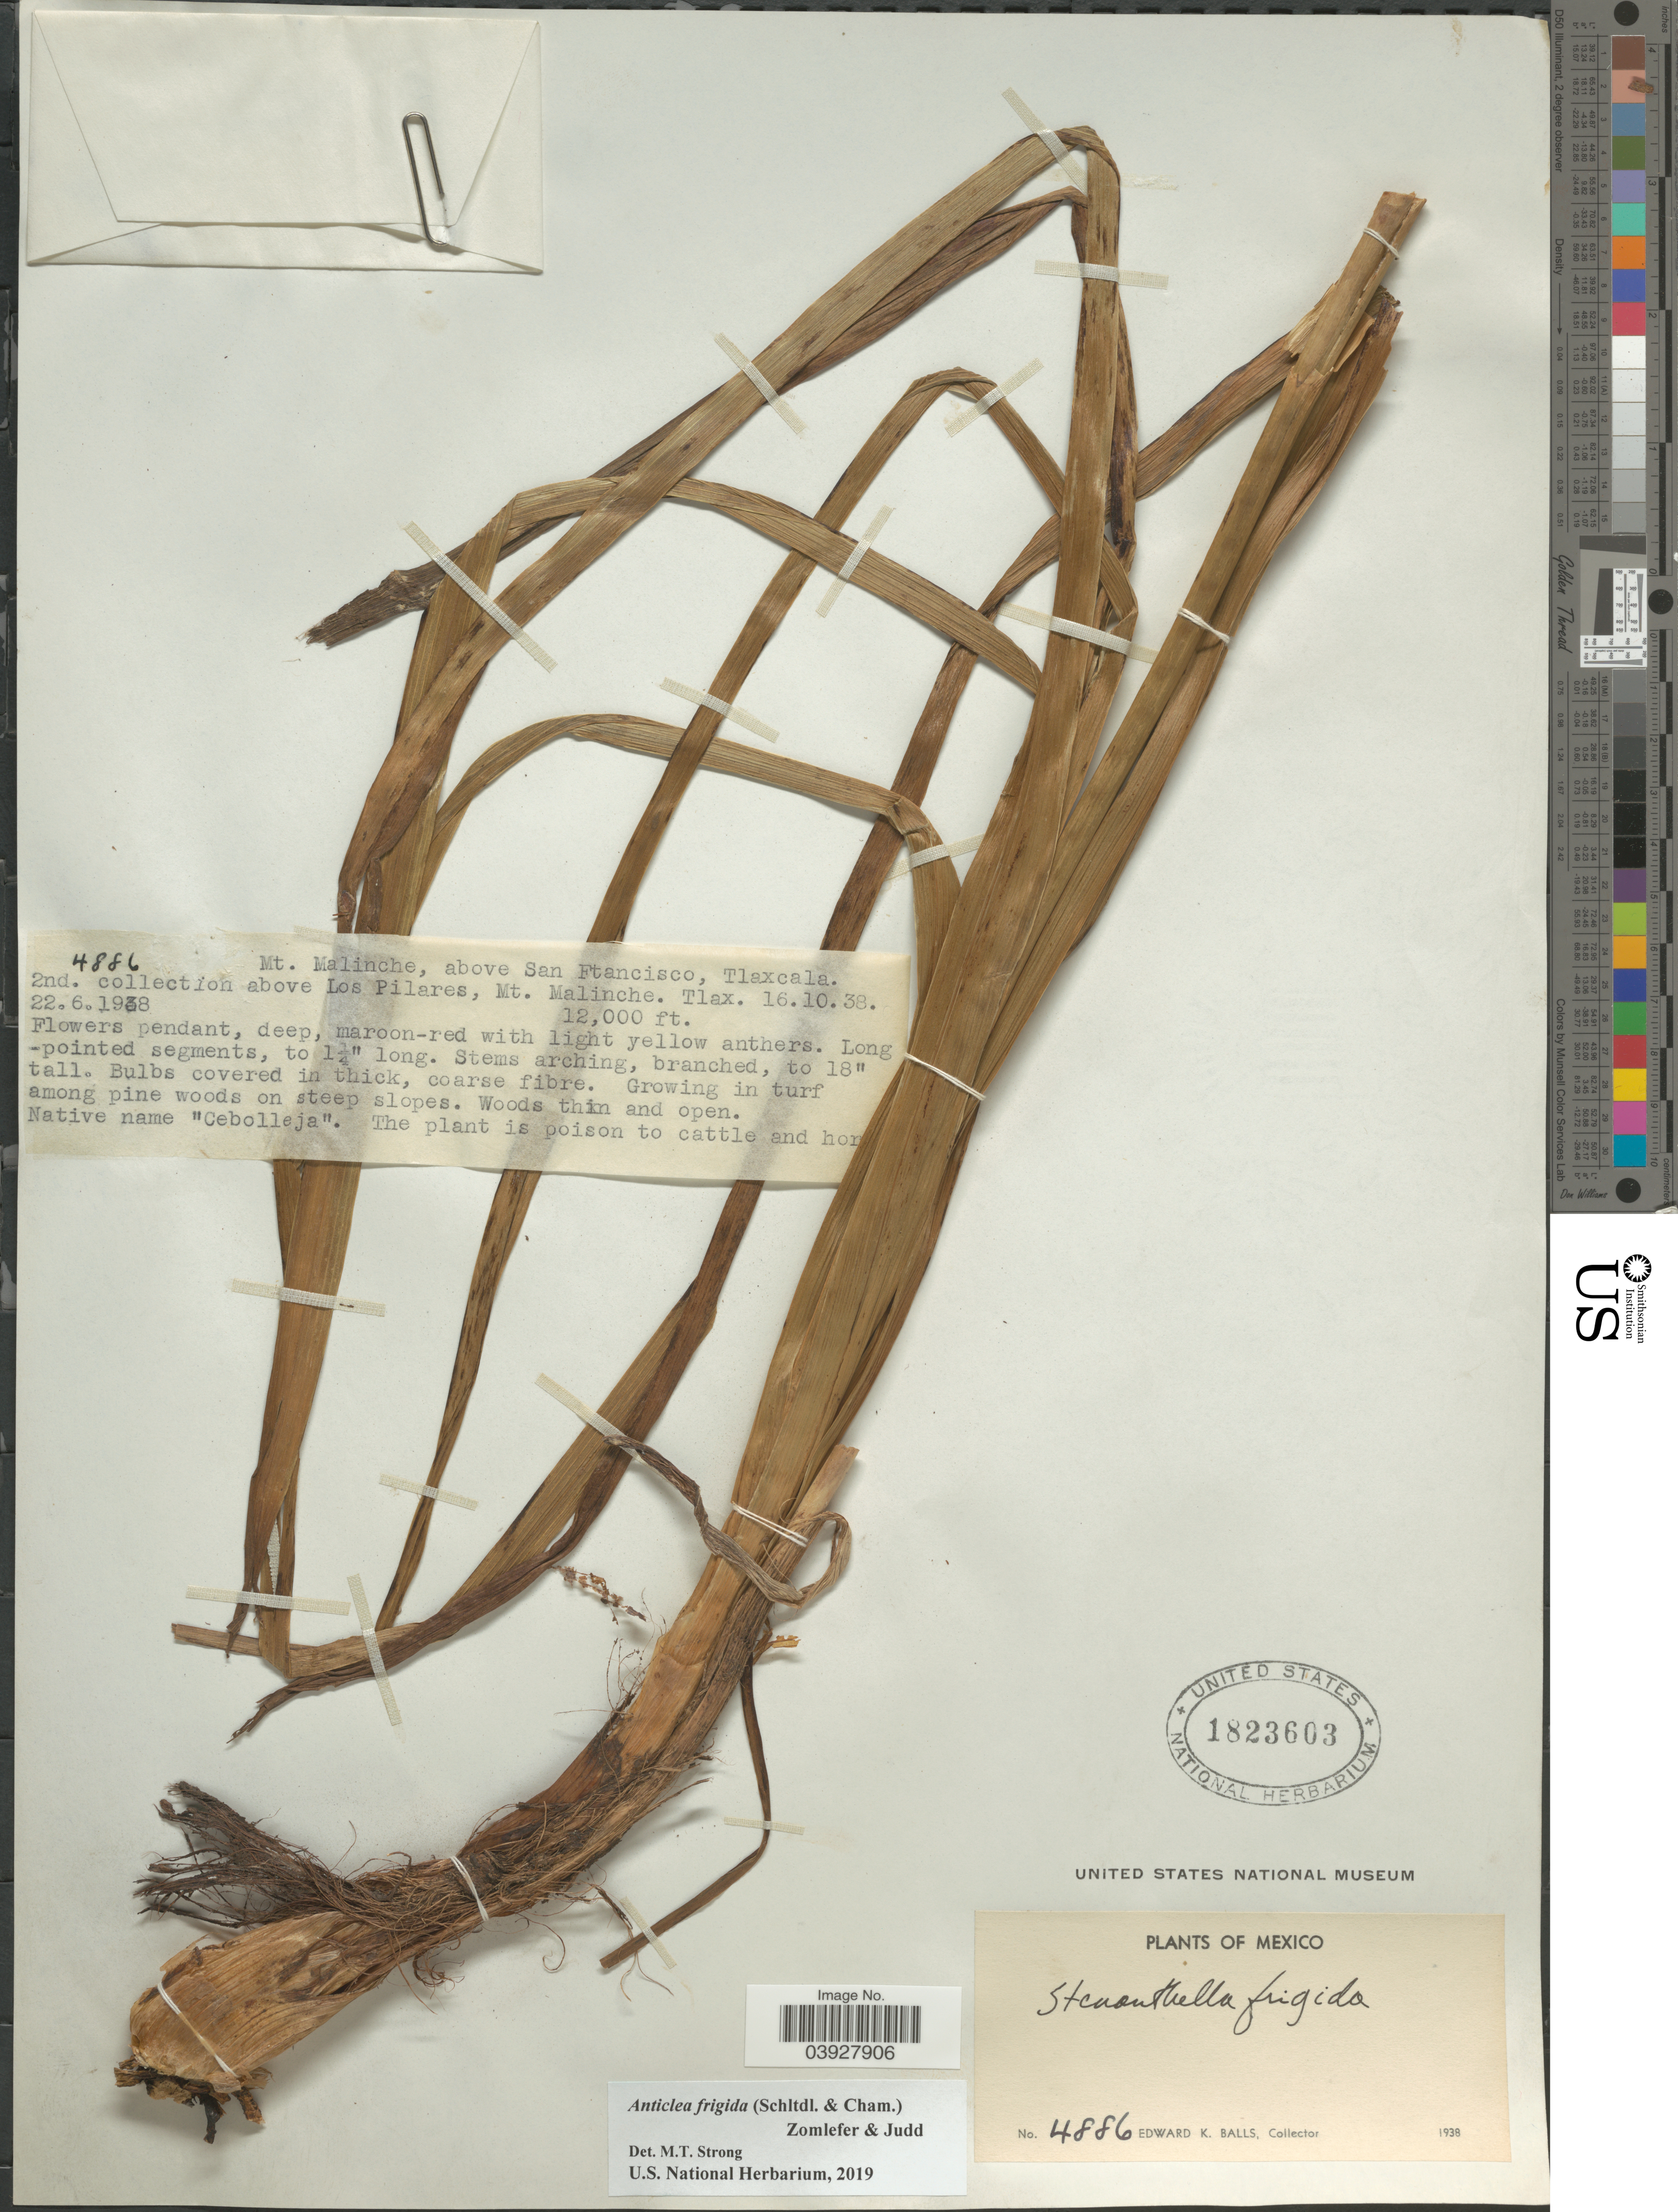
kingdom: Plantae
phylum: Tracheophyta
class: Liliopsida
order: Liliales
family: Melanthiaceae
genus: Anticlea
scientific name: Anticlea frigida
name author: (Schltdl. & Cham.) Zomlefer & Judd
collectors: E. K. Balls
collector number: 4886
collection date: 1938-06-22/1938-10-16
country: Mexico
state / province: Tlaxcala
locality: Mt. Malinche, above San Ftancisco. Above Los Pilares.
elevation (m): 3658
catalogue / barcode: US 1823603